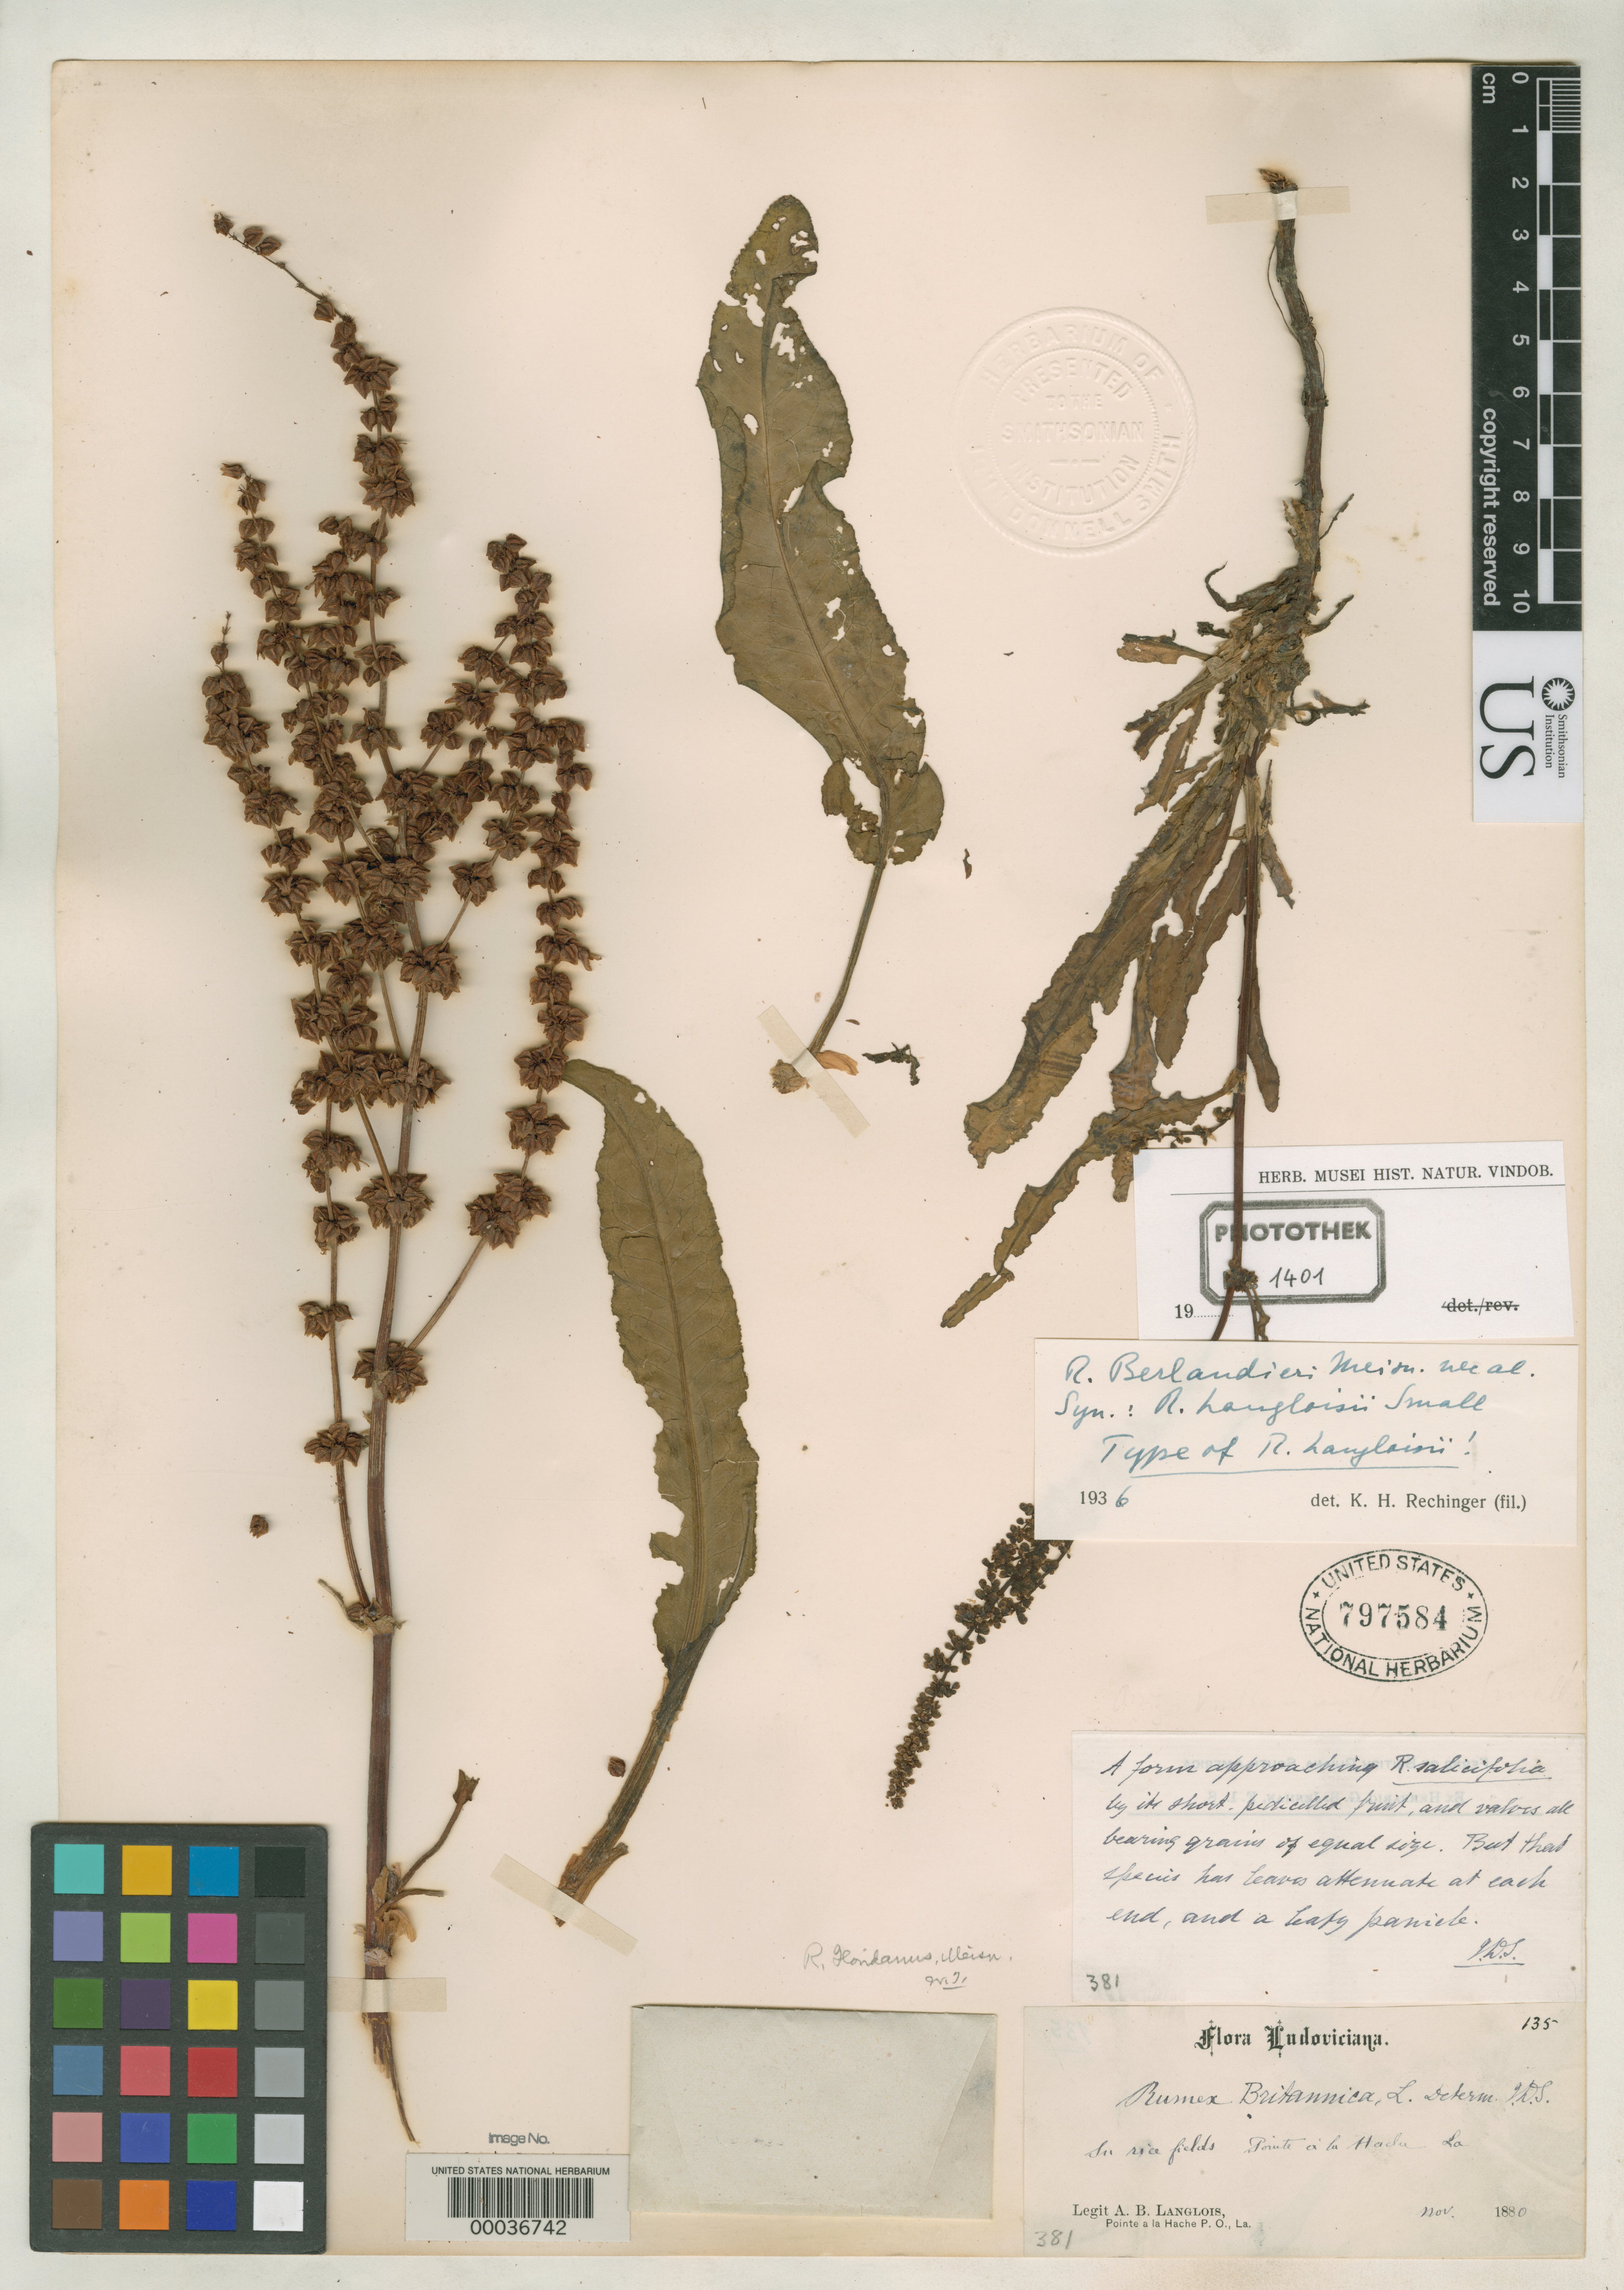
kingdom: Plantae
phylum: Tracheophyta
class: Magnoliopsida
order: Caryophyllales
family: Polygonaceae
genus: Rumex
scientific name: Rumex langloisii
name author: Small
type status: Syntype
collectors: A. B. Langlois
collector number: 135.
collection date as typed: Nov 1880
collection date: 1880-11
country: United States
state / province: Louisiana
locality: Pointe a la Haclala. (= Pointe à la Hache?)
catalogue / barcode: US 797584